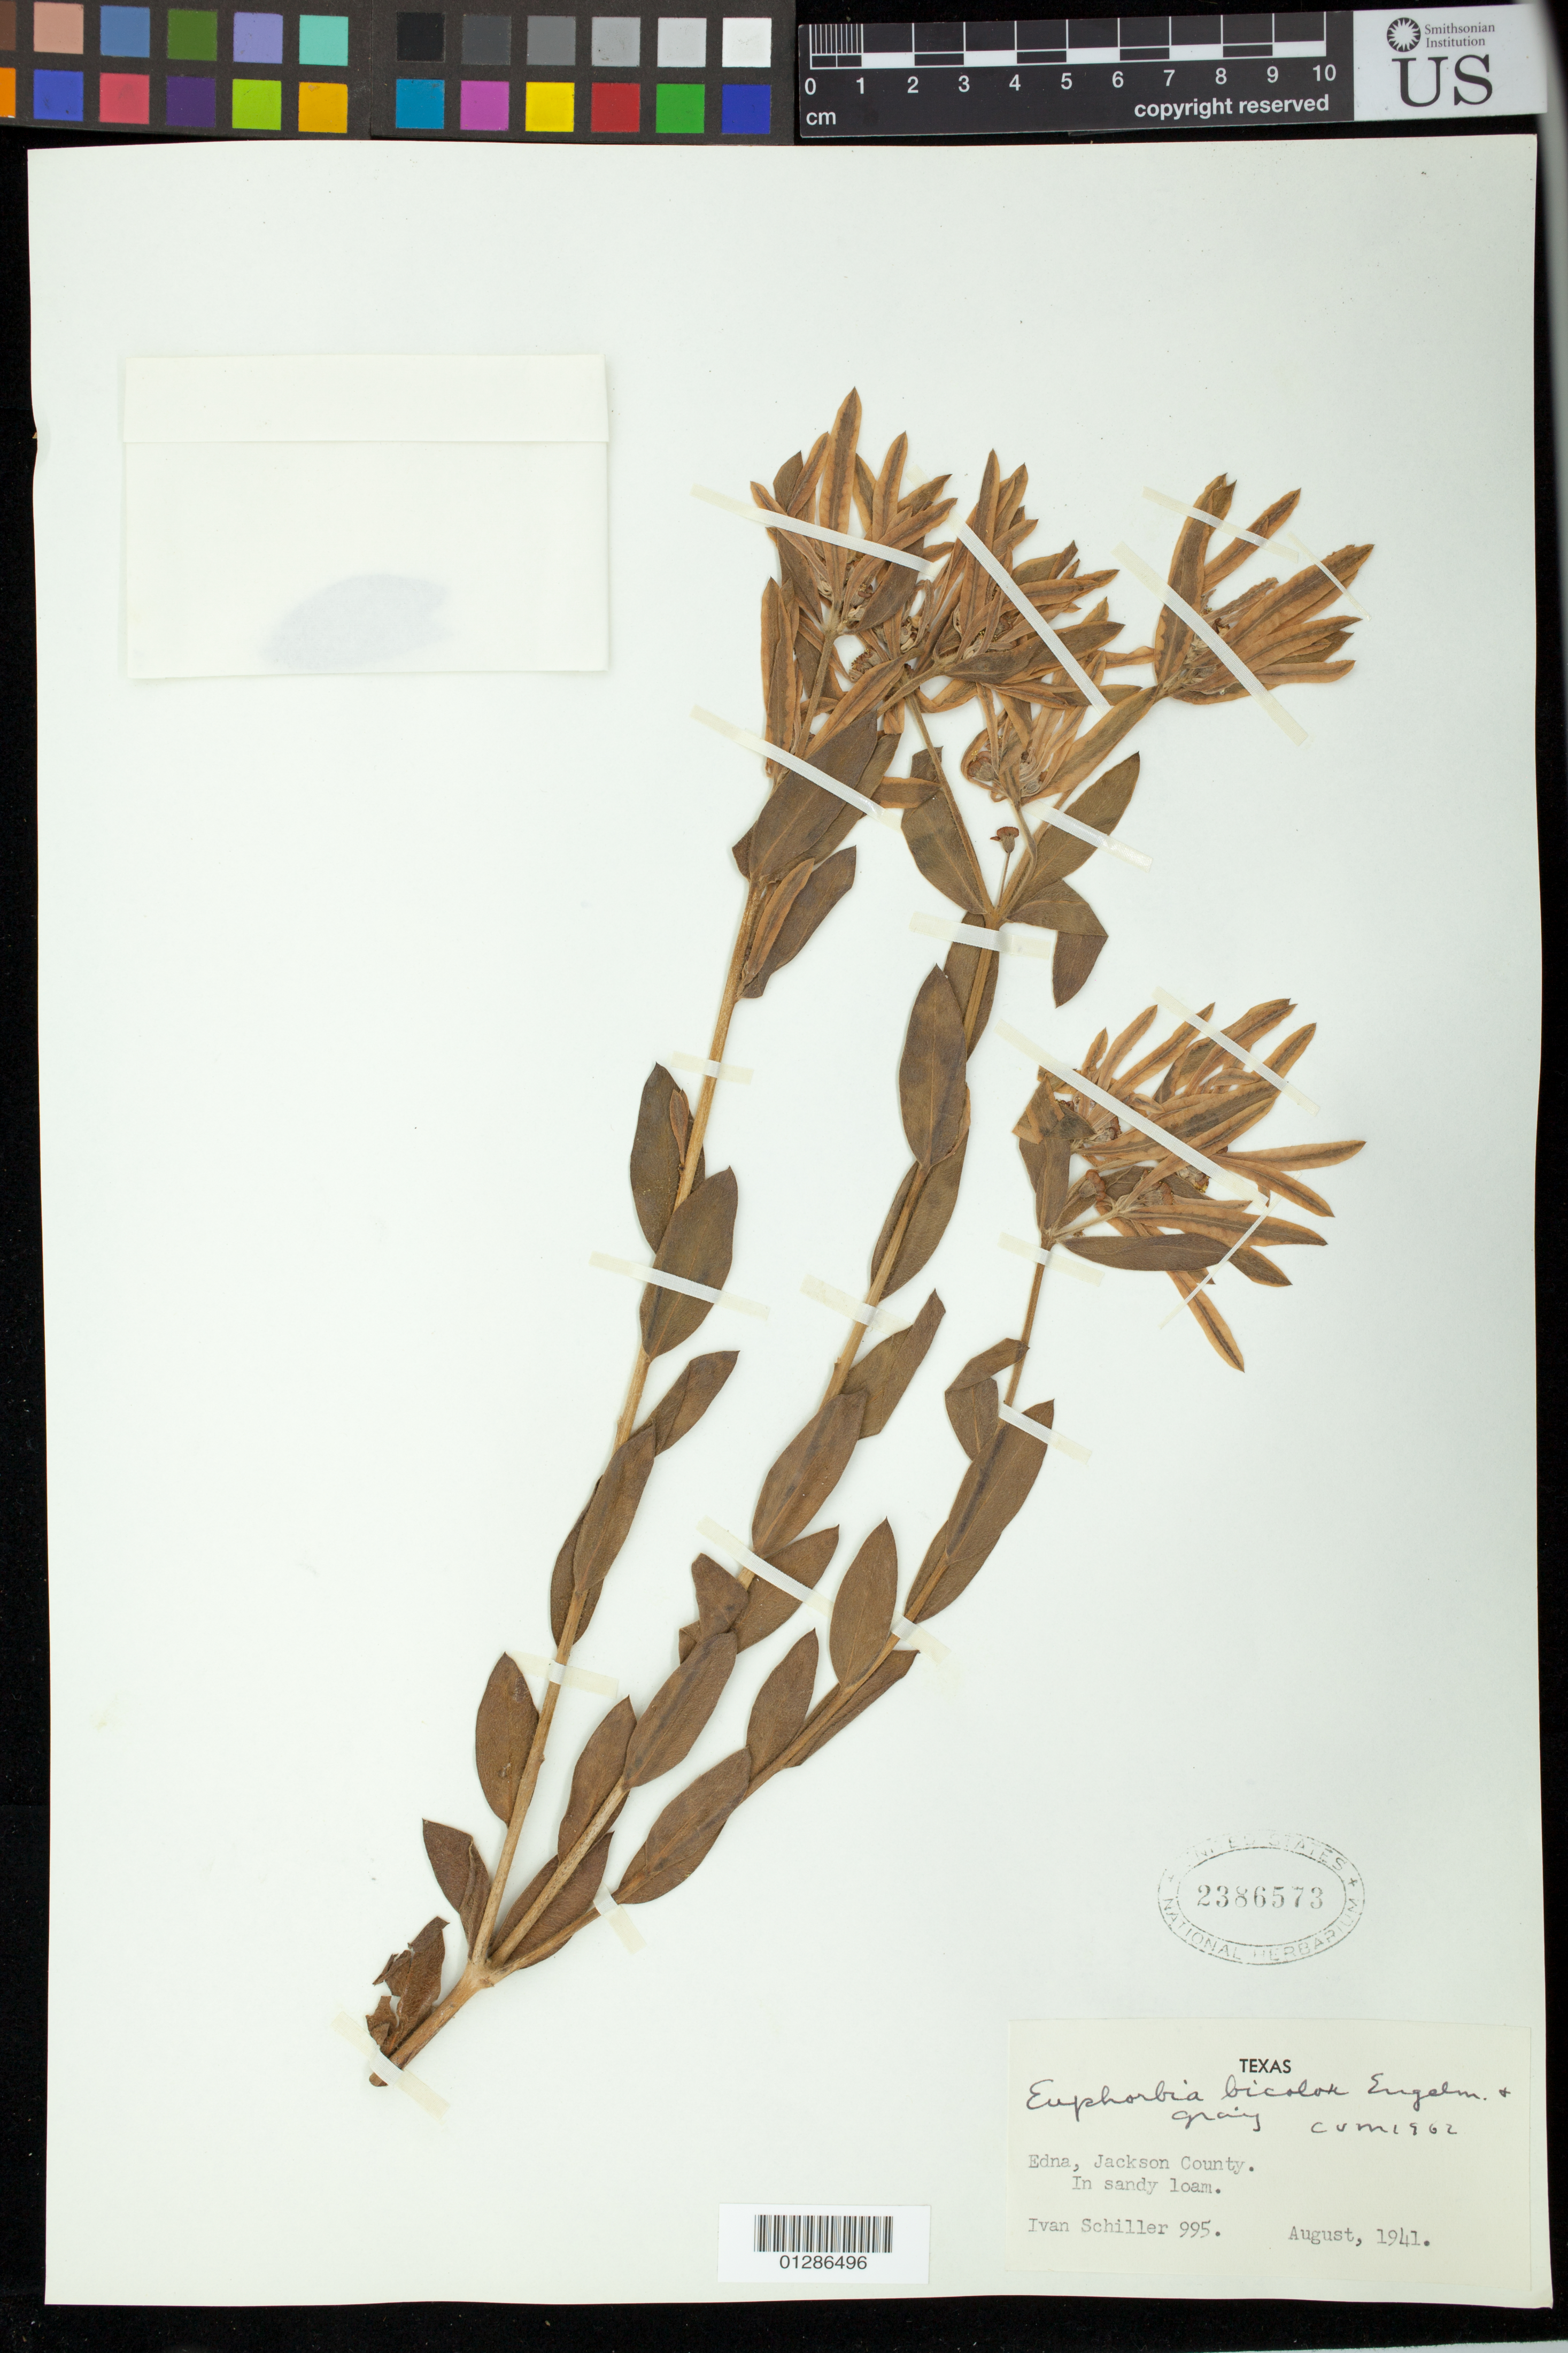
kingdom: Plantae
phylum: Tracheophyta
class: Magnoliopsida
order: Malpighiales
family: Euphorbiaceae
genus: Euphorbia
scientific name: Euphorbia bicolor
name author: Engelm. & A. Gray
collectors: I. Schiller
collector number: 995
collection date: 1941-08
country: United States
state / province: Texas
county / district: Jackson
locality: Edna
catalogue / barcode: US 2386573